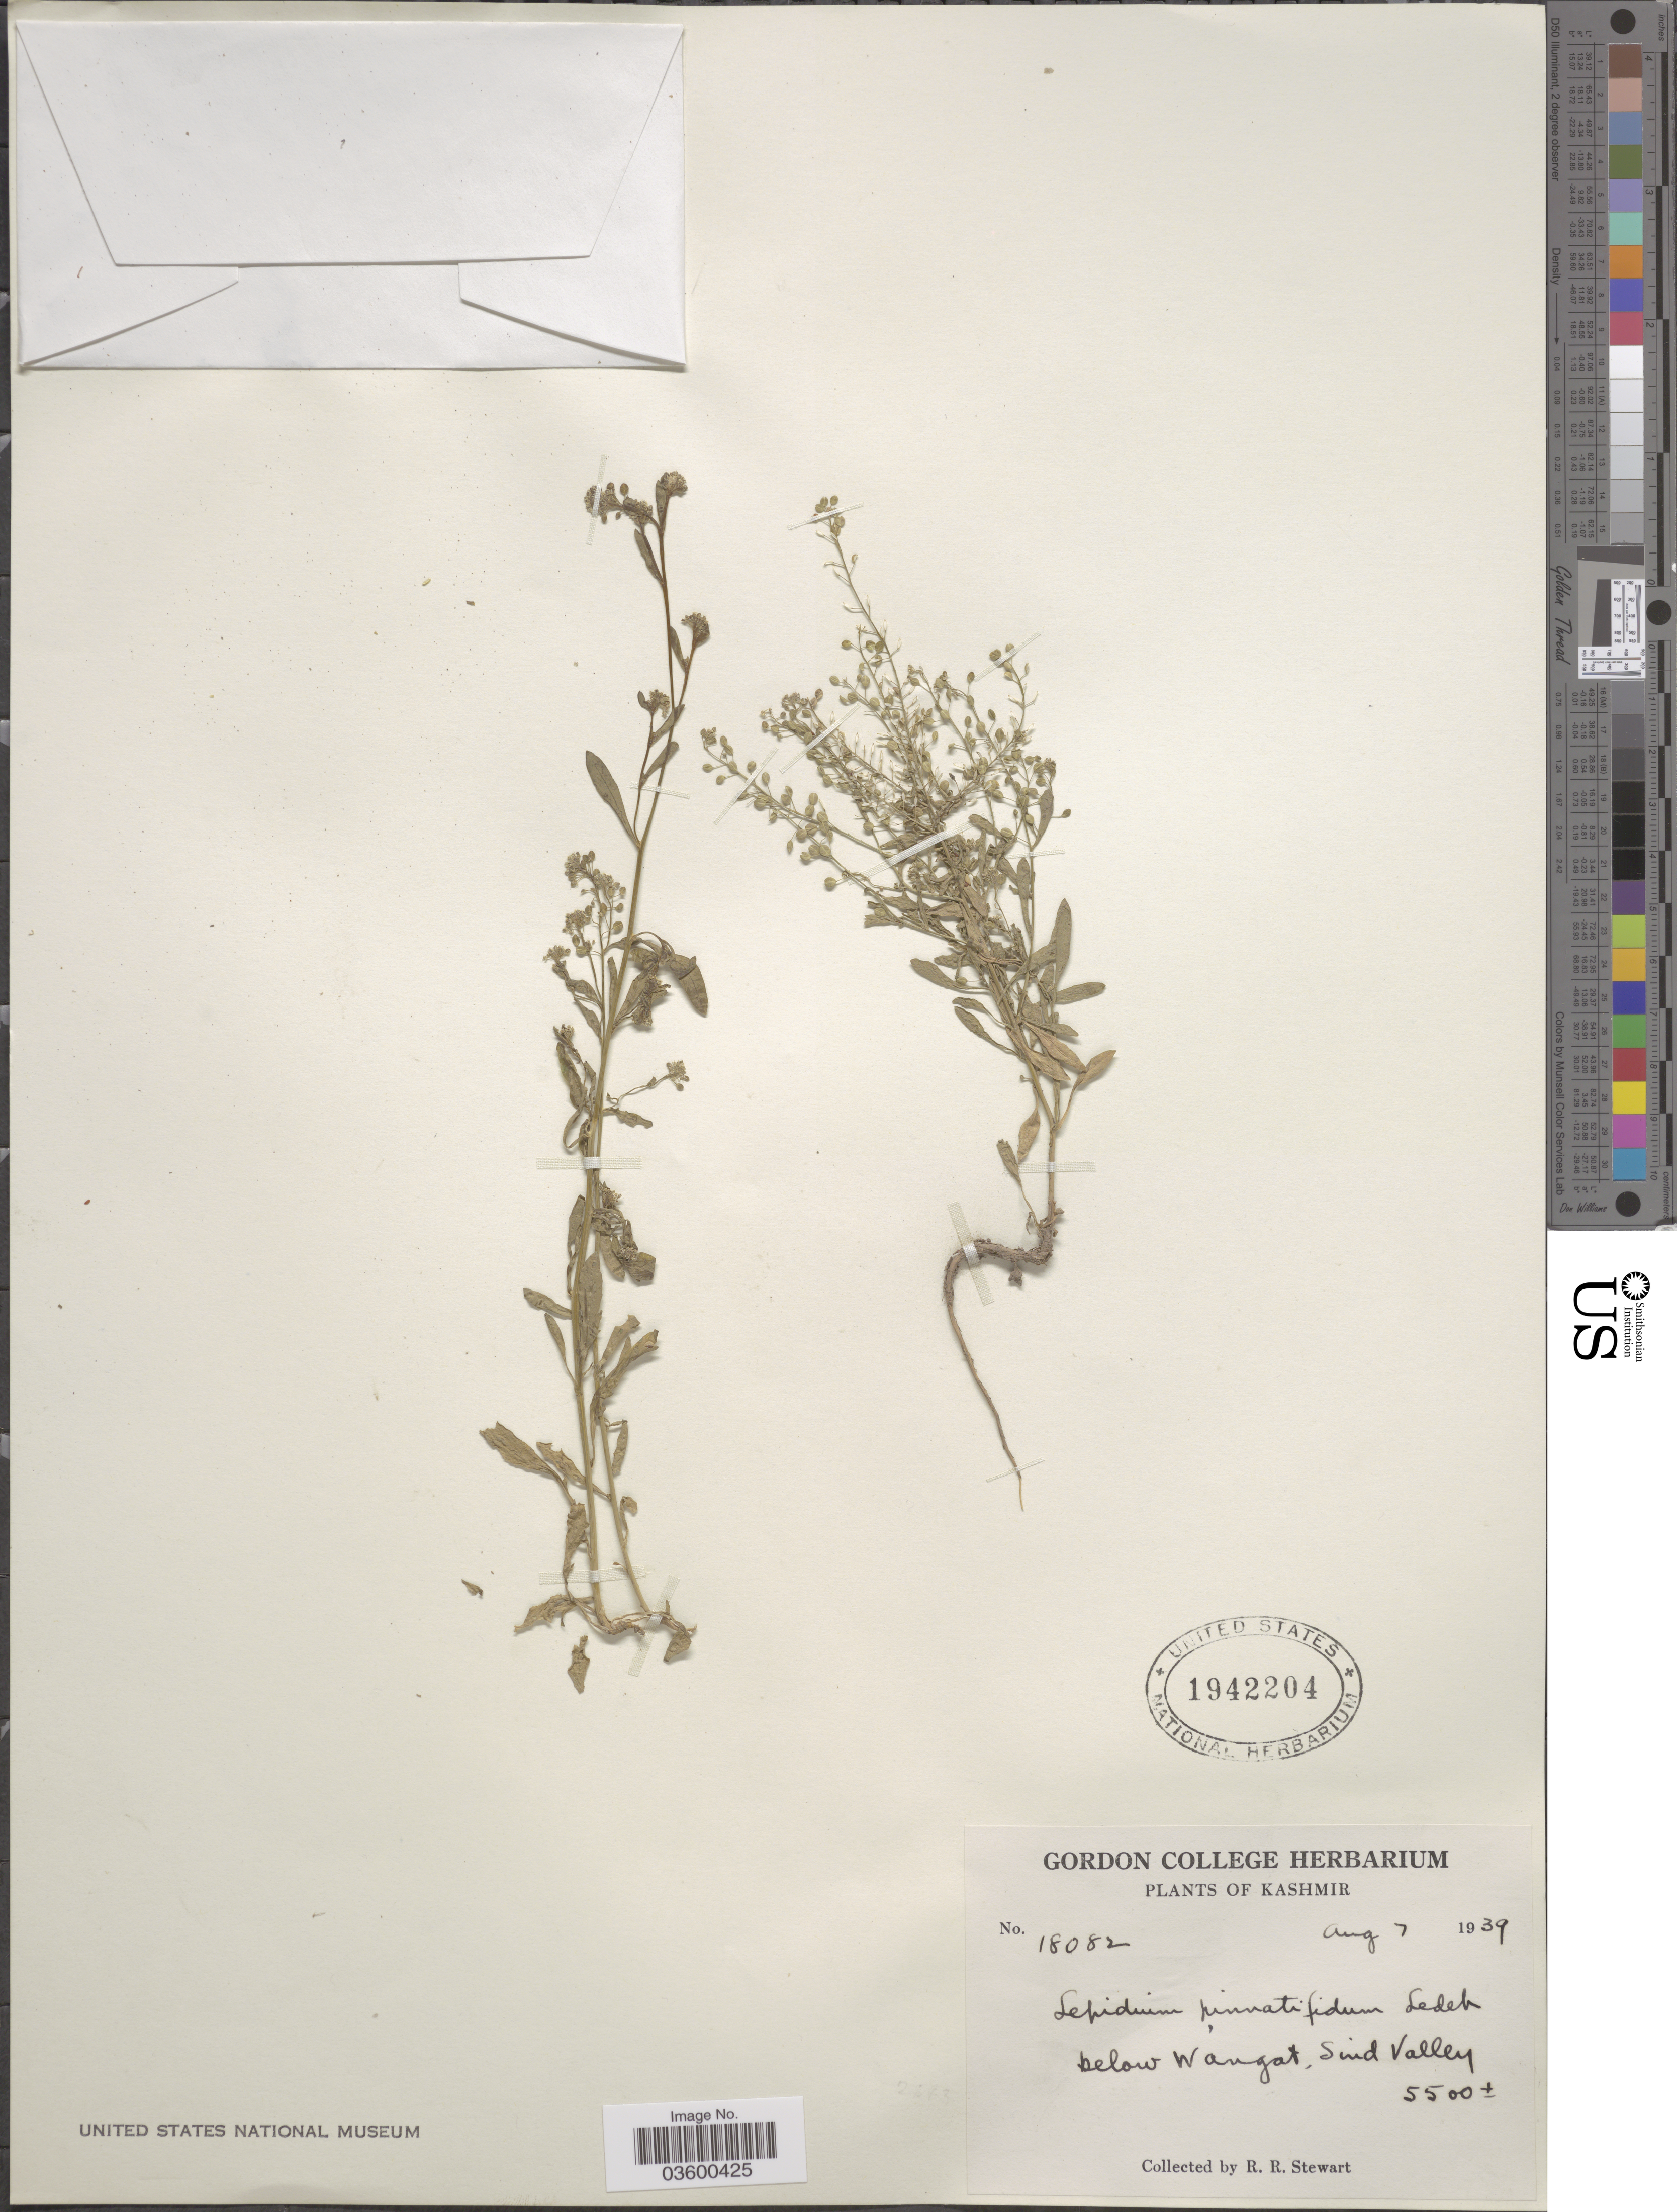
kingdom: Plantae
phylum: Tracheophyta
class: Magnoliopsida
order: Brassicales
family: Brassicaceae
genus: Lepidium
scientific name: Lepidium pinnatifidum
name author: Ledeb.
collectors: R. Stewart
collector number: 18082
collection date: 1939-08-07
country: India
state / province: Jammu and Kashmir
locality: Below Wangat, Sind Valley. Kashmir.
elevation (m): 1676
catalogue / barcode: US 1942204